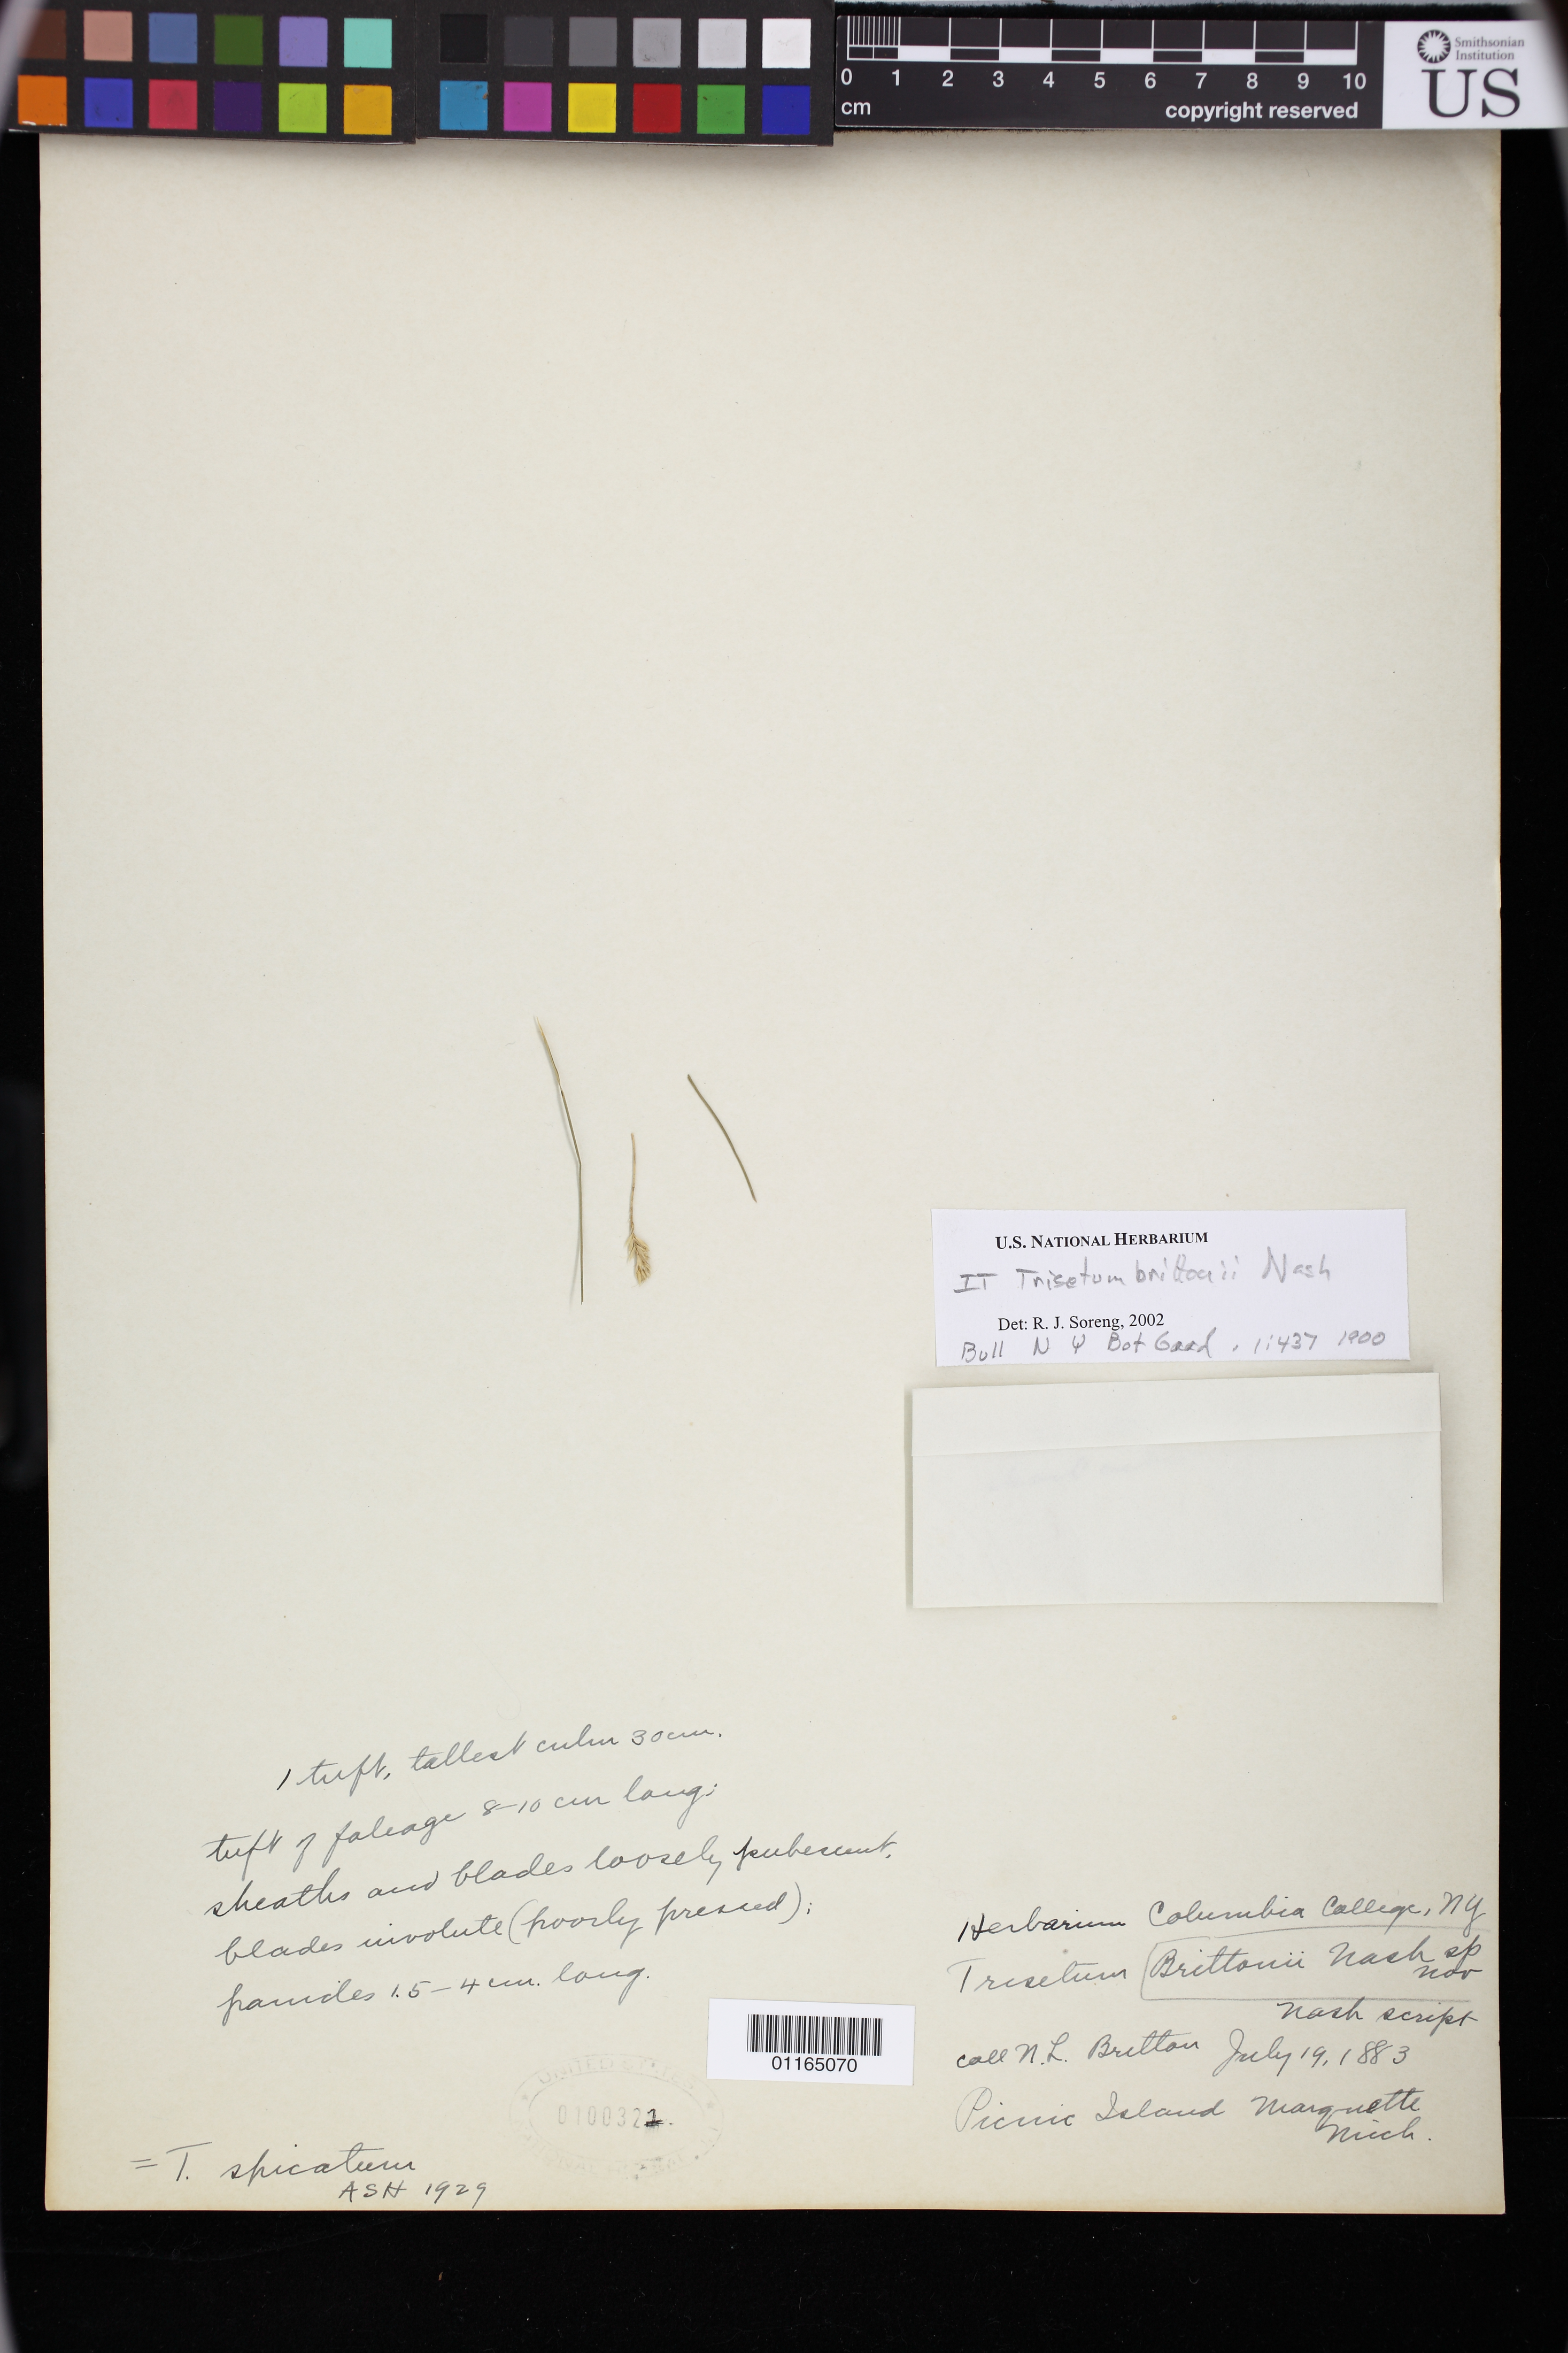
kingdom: Plantae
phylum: Tracheophyta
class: Liliopsida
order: Poales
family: Poaceae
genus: Trisetum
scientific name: Trisetum brittonii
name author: Nash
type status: Isotype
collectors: N. Britton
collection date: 1883-07-19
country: United States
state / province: Michigan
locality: Picnic Island, Marquette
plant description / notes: Fragmentary material of type specimen ex herb. Columbia College (NY).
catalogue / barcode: US 100321